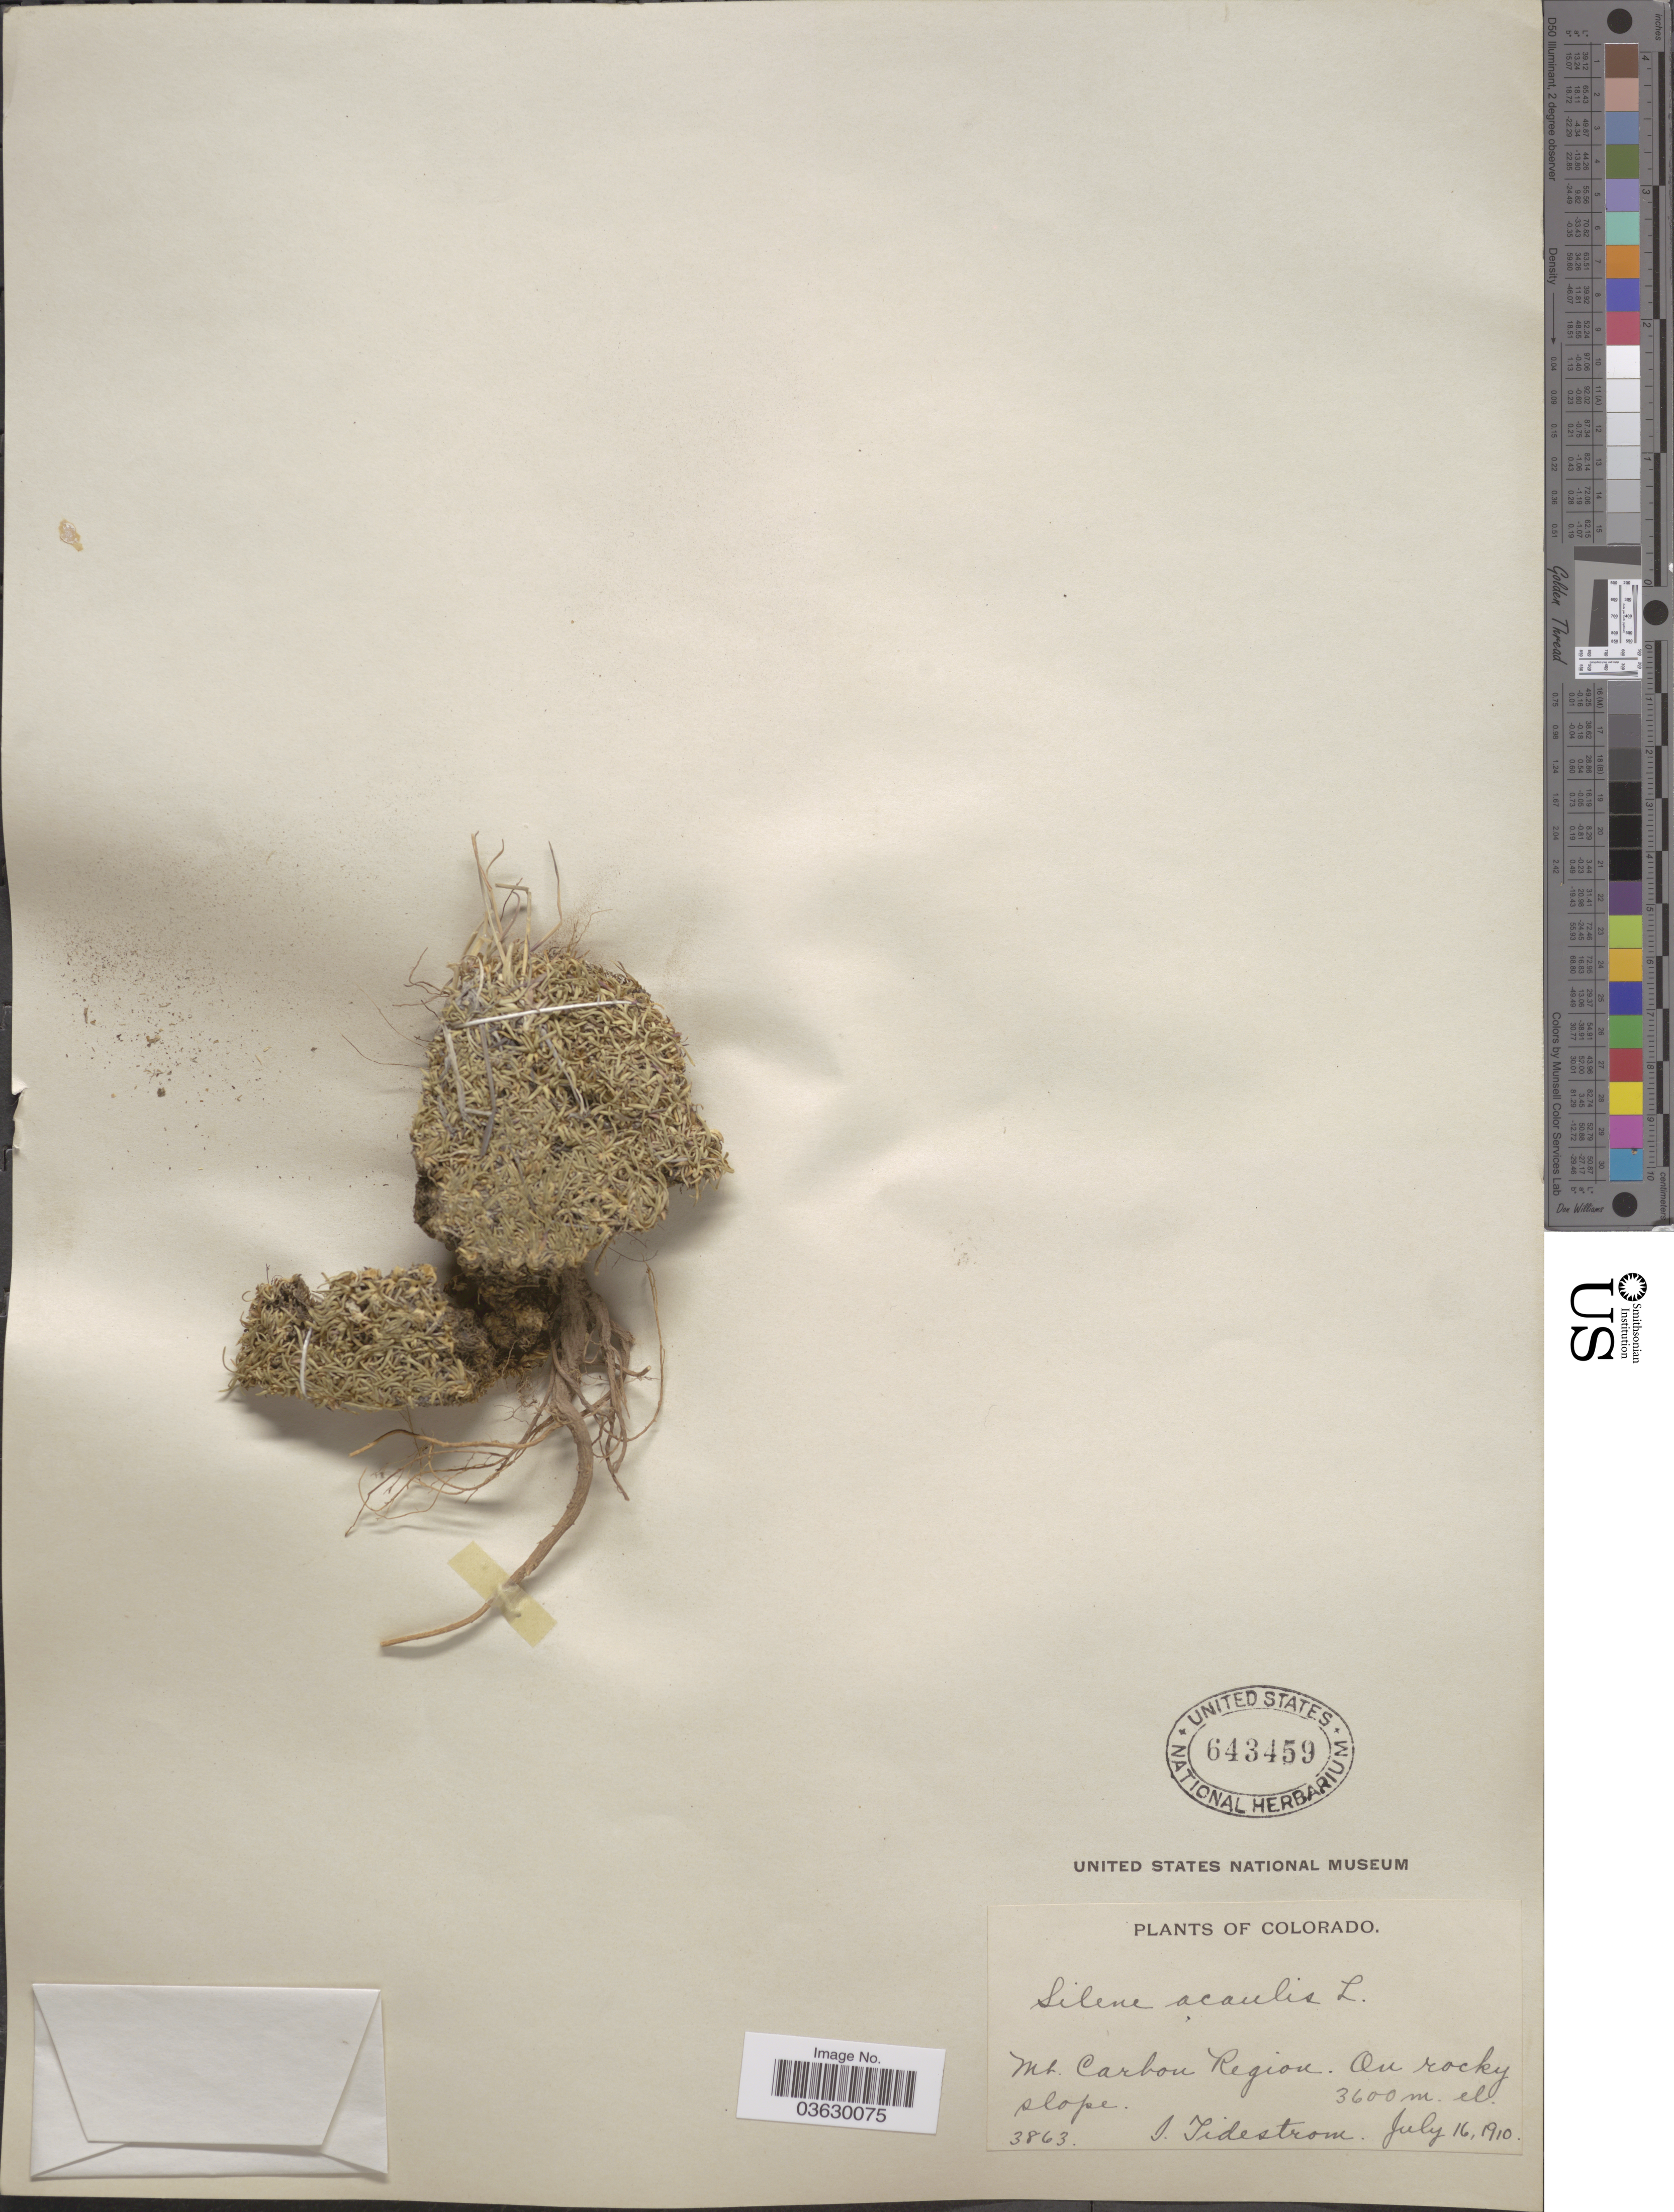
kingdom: Plantae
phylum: Tracheophyta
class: Magnoliopsida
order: Caryophyllales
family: Caryophyllaceae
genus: Silene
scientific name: Silene acaulis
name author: (L.) Jacq.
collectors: I. F. Tidestrom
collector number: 3863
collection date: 1910-07-16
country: United States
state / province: Colorado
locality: Mt. Carbon Region. On rocky slope.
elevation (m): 3600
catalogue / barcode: US 643459